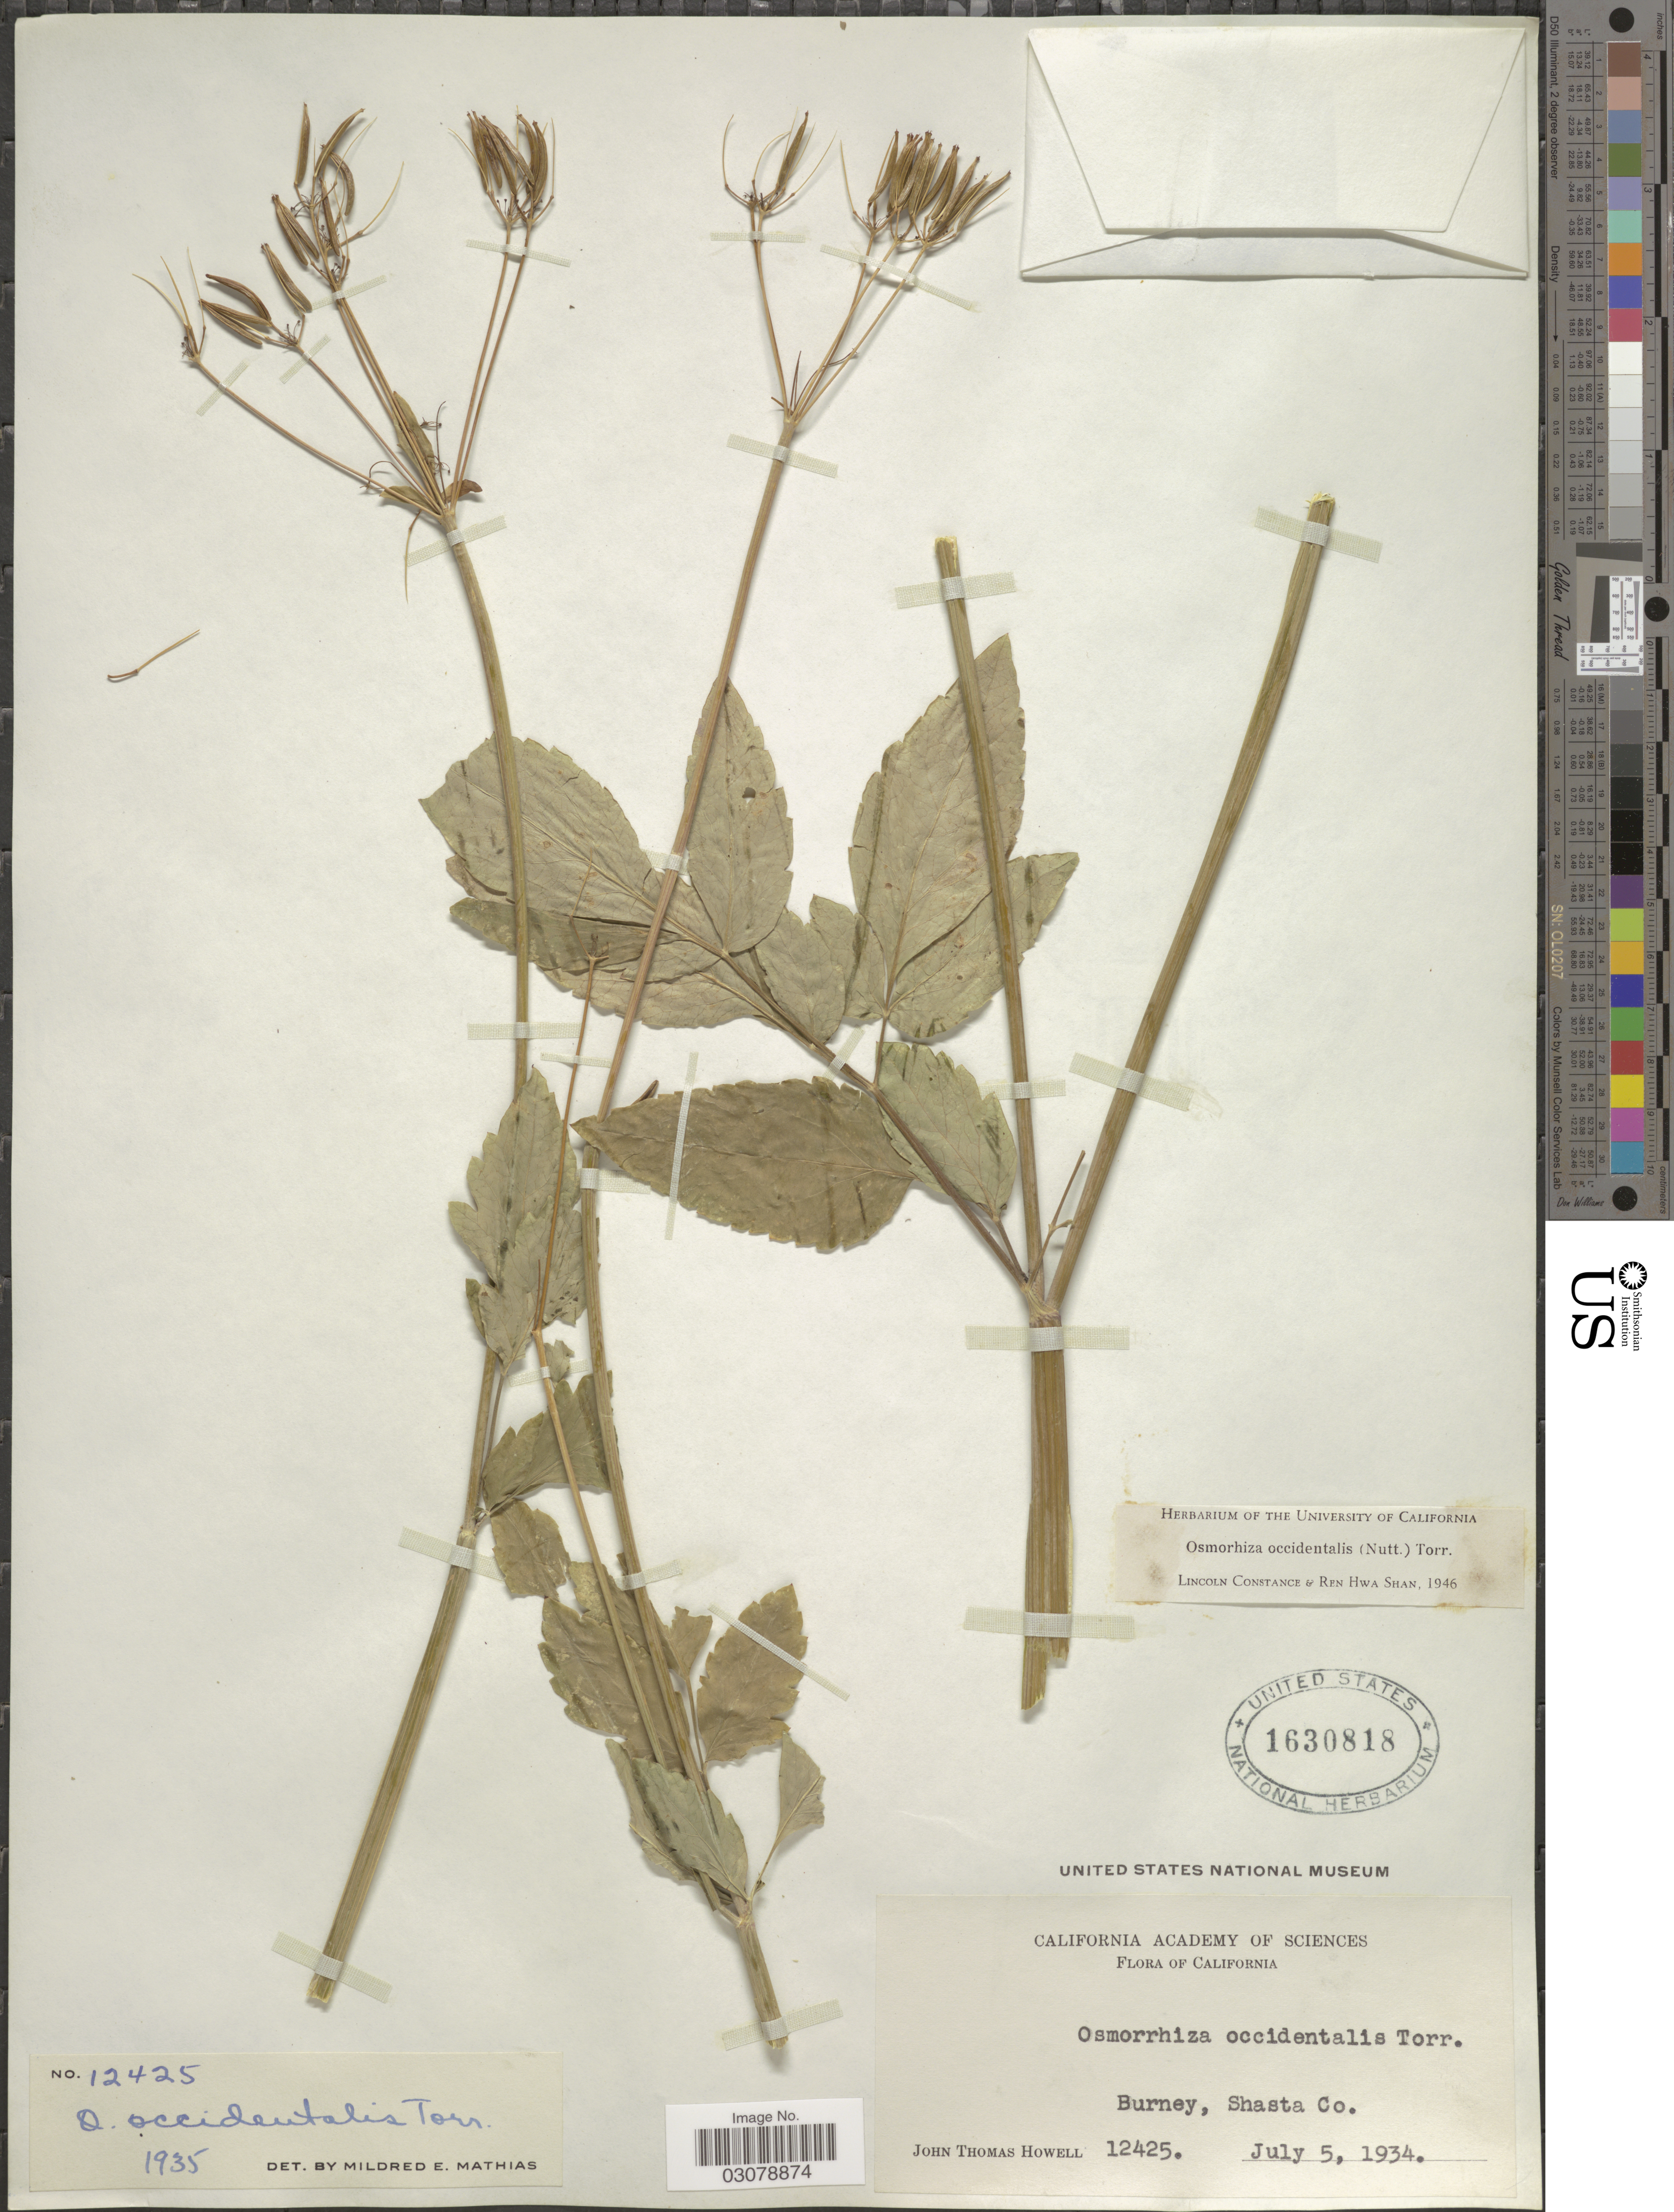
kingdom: Plantae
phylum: Tracheophyta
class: Magnoliopsida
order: Apiales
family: Apiaceae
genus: Osmorhiza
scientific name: Osmorhiza occidentalis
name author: (Nutt.) Torr.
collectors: J. T. Howell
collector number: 12425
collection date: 1934-07-05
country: United States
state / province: California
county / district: Shasta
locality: Burney, Shasta Co.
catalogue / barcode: US 1630818